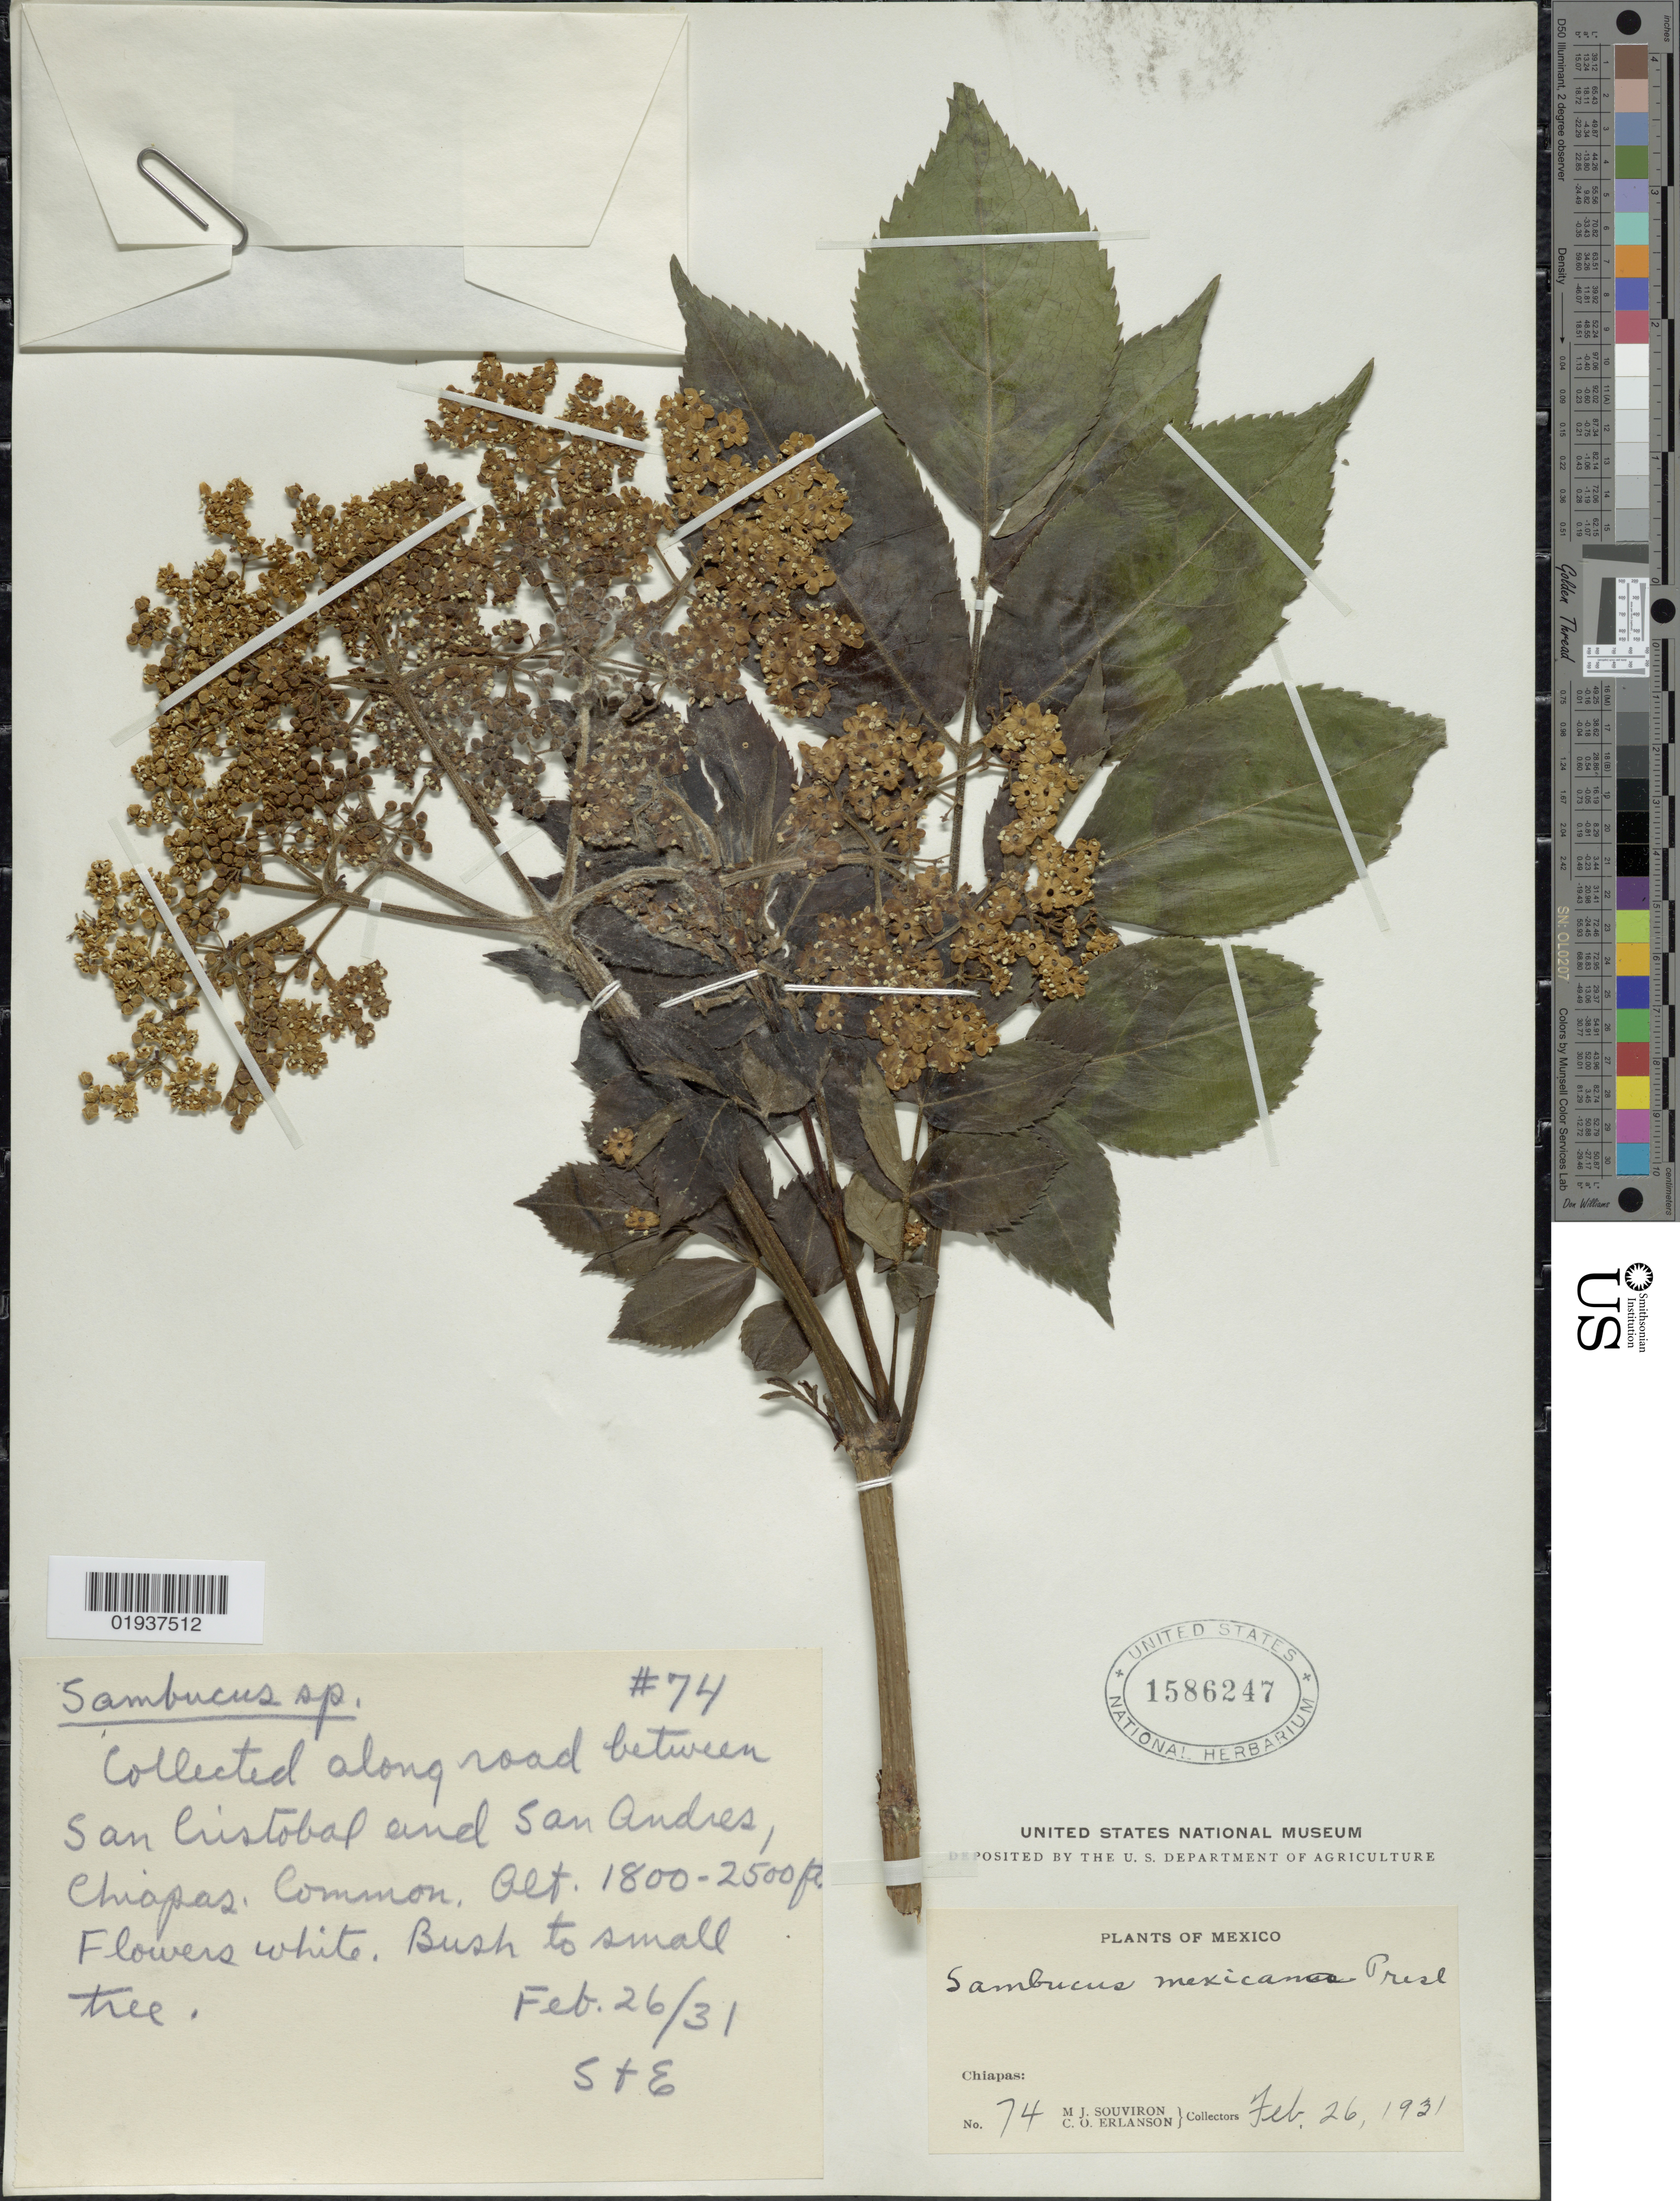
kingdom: Plantae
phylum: Tracheophyta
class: Magnoliopsida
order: Dipsacales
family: Viburnaceae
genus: Sambucus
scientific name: Sambucus mexicana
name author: C. Presl ex DC.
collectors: M. J. Souviron & C. O. Erlanson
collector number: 74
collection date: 1931-02-26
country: Mexico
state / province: Chiapas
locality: Along road between San Cristobal and San Andreas.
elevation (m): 549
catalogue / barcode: US 1586247